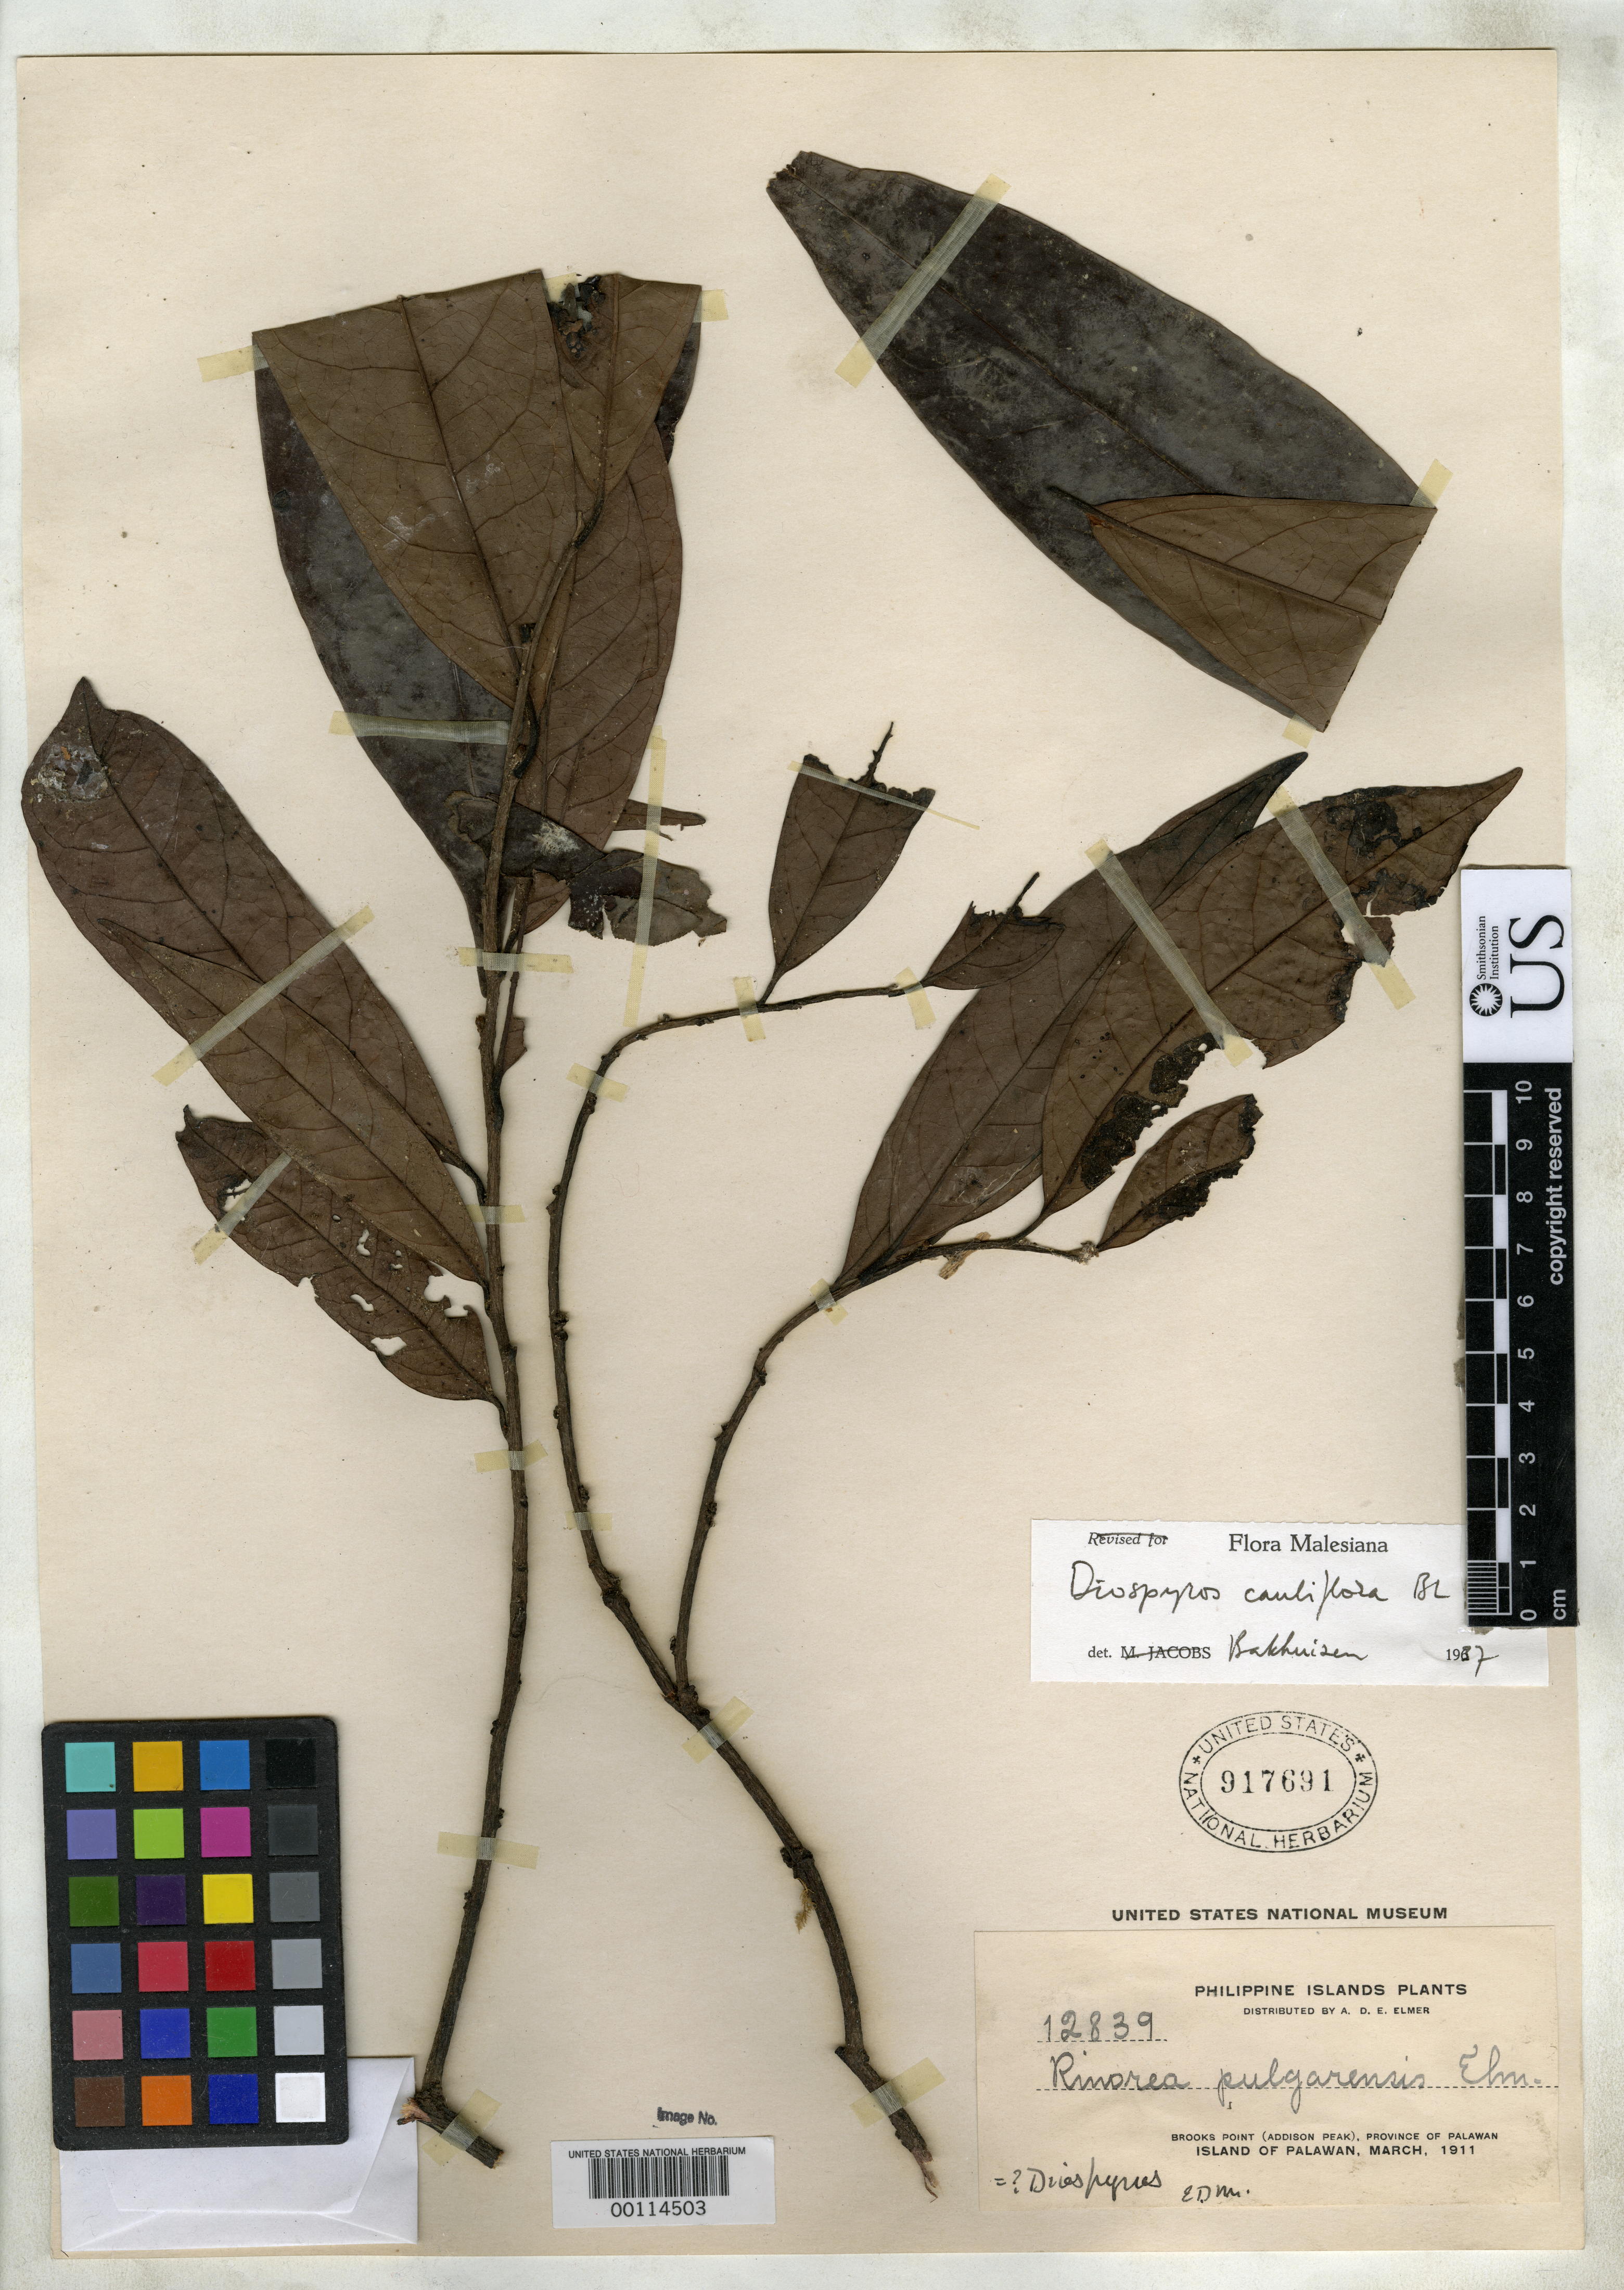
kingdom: Plantae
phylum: Tracheophyta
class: Magnoliopsida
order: Malpighiales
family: Violaceae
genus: Rinorea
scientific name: Rinorea pulgarensis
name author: Elmer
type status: Isotype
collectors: A. D. E. Elmer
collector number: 12839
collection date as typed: Mar 1911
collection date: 1911-03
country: Philippines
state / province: Mimaropa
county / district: Palawan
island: Palawan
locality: Brooks Point, Addison Peak.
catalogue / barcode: US 917691